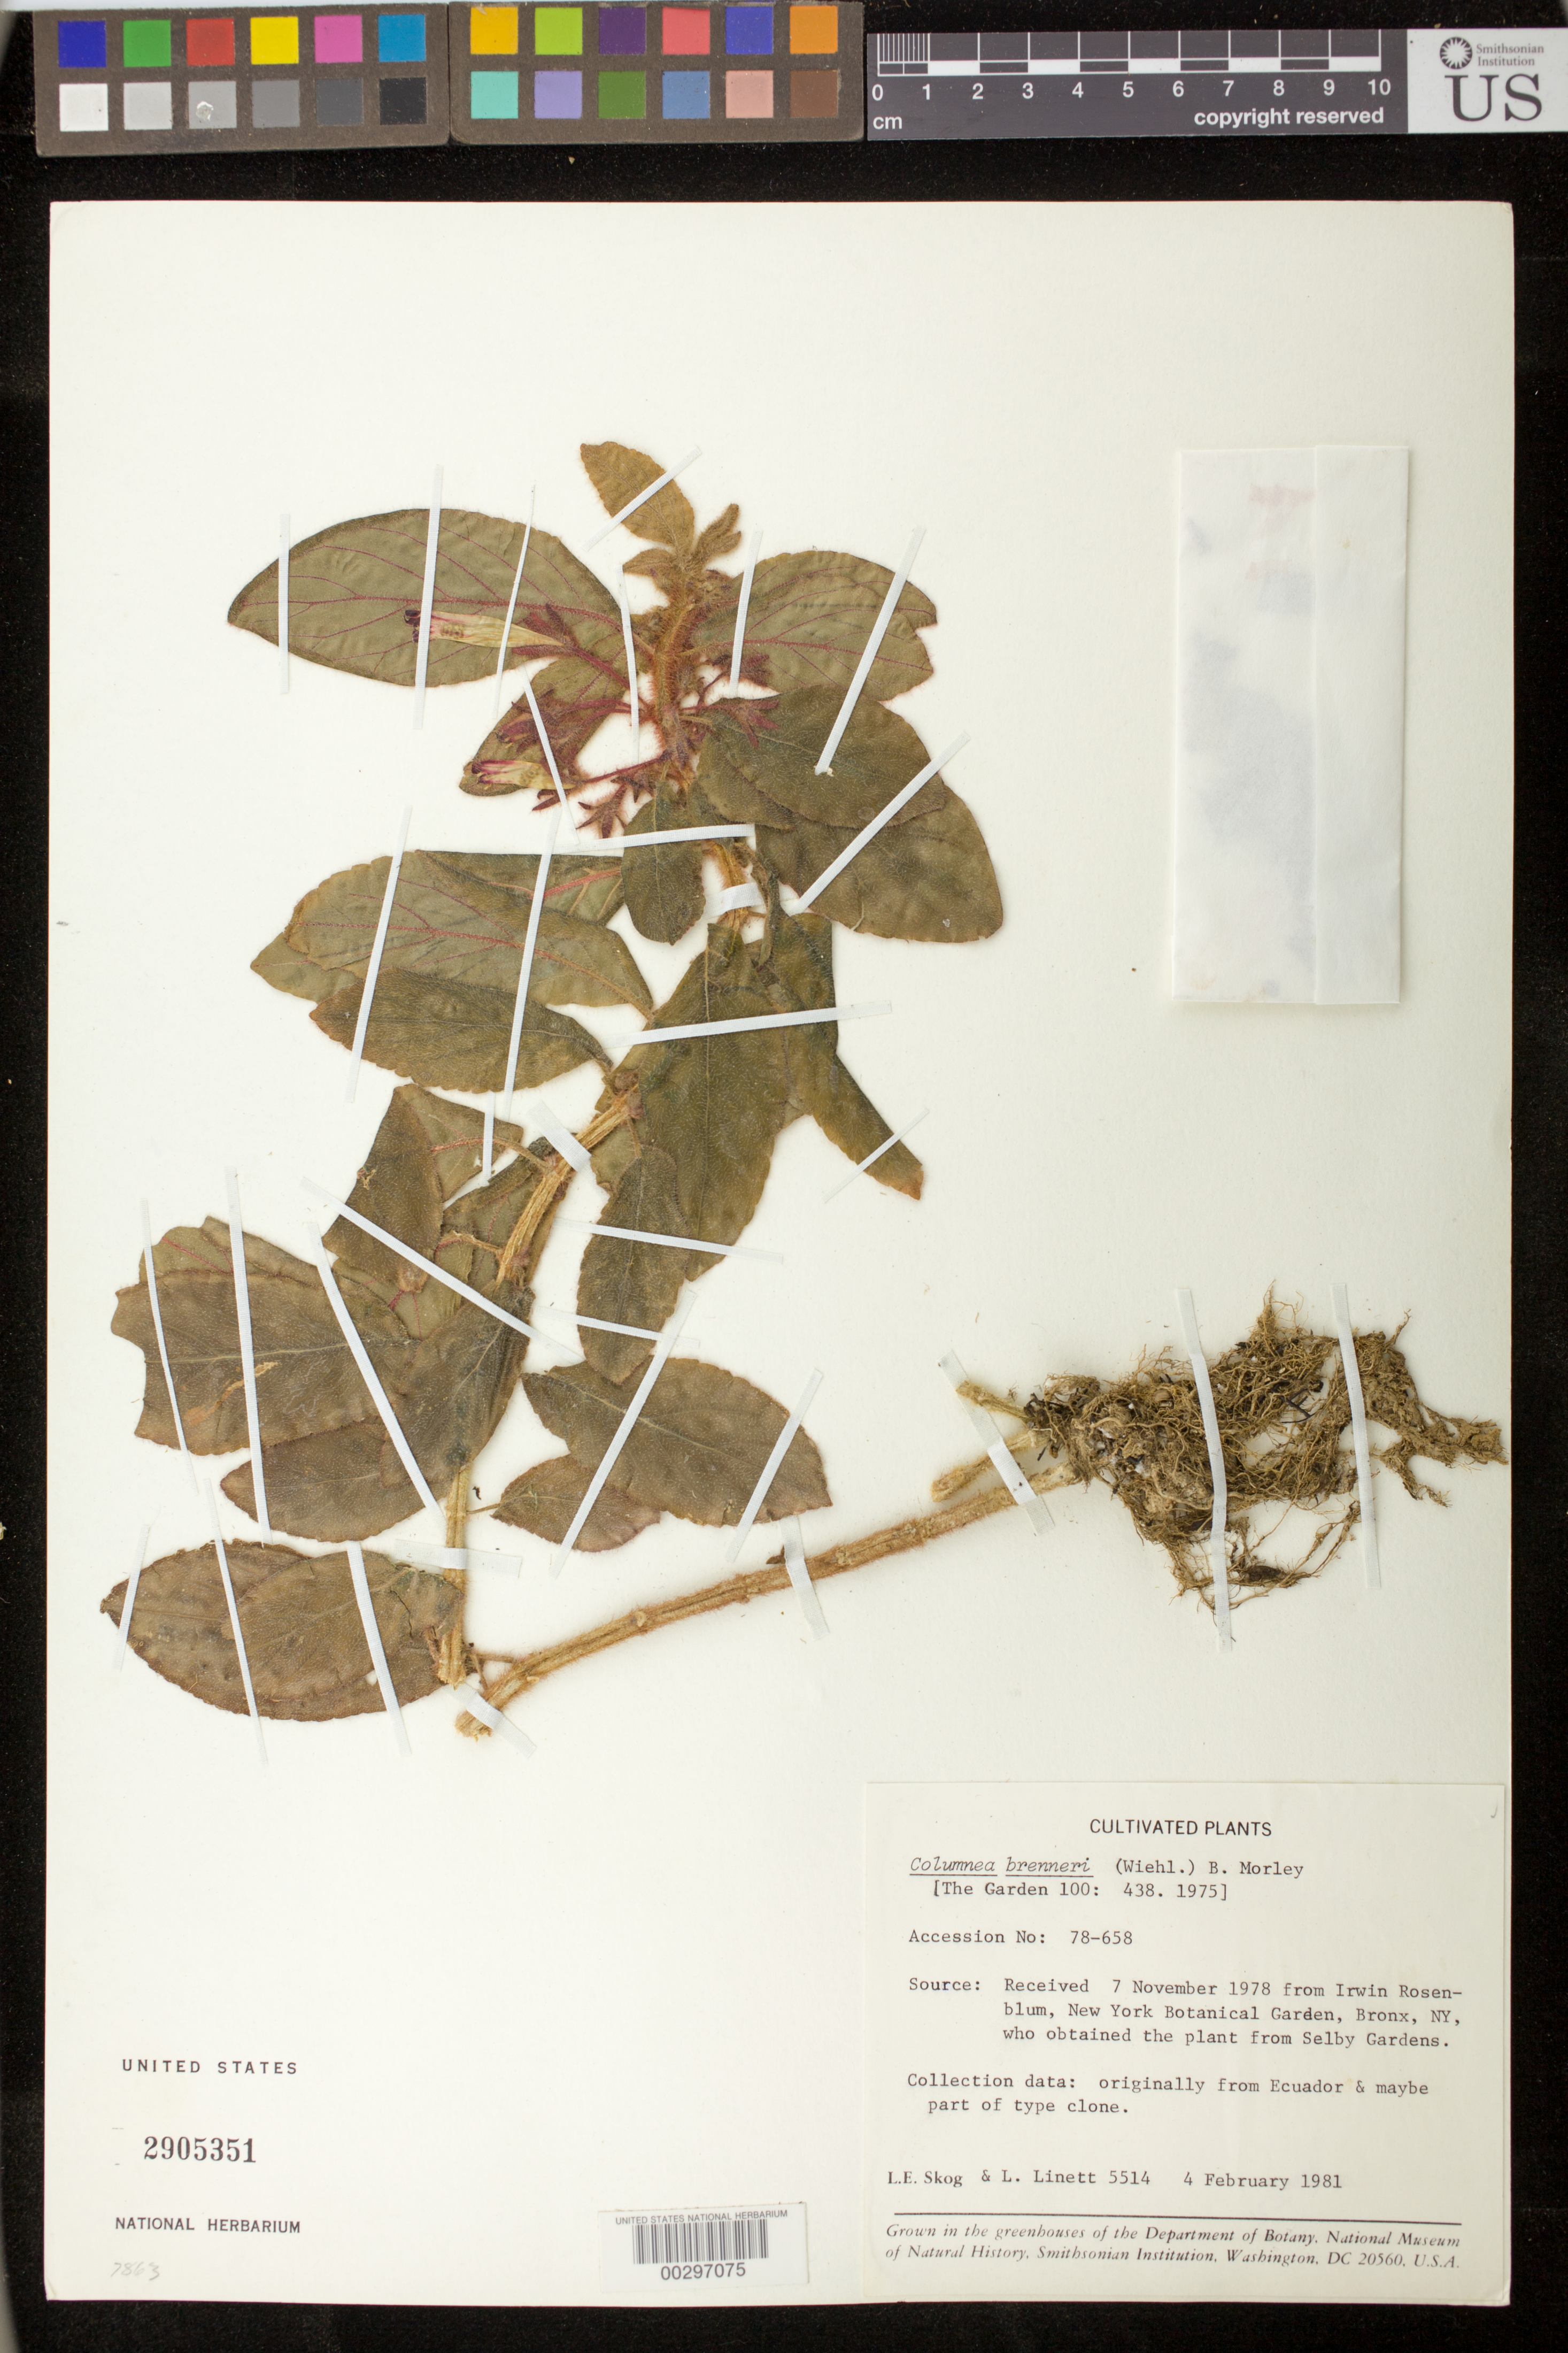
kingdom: Plantae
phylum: Tracheophyta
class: Magnoliopsida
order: Lamiales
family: Gesneriaceae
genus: Columnea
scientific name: Columnea brenneri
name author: (Wiehler) B.D. Morley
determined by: Skog, Laurence E.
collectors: L. E. Skog & L. Linett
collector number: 5514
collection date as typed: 04 Feb 1981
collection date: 1981-02-04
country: Ecuador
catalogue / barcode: US 2905351